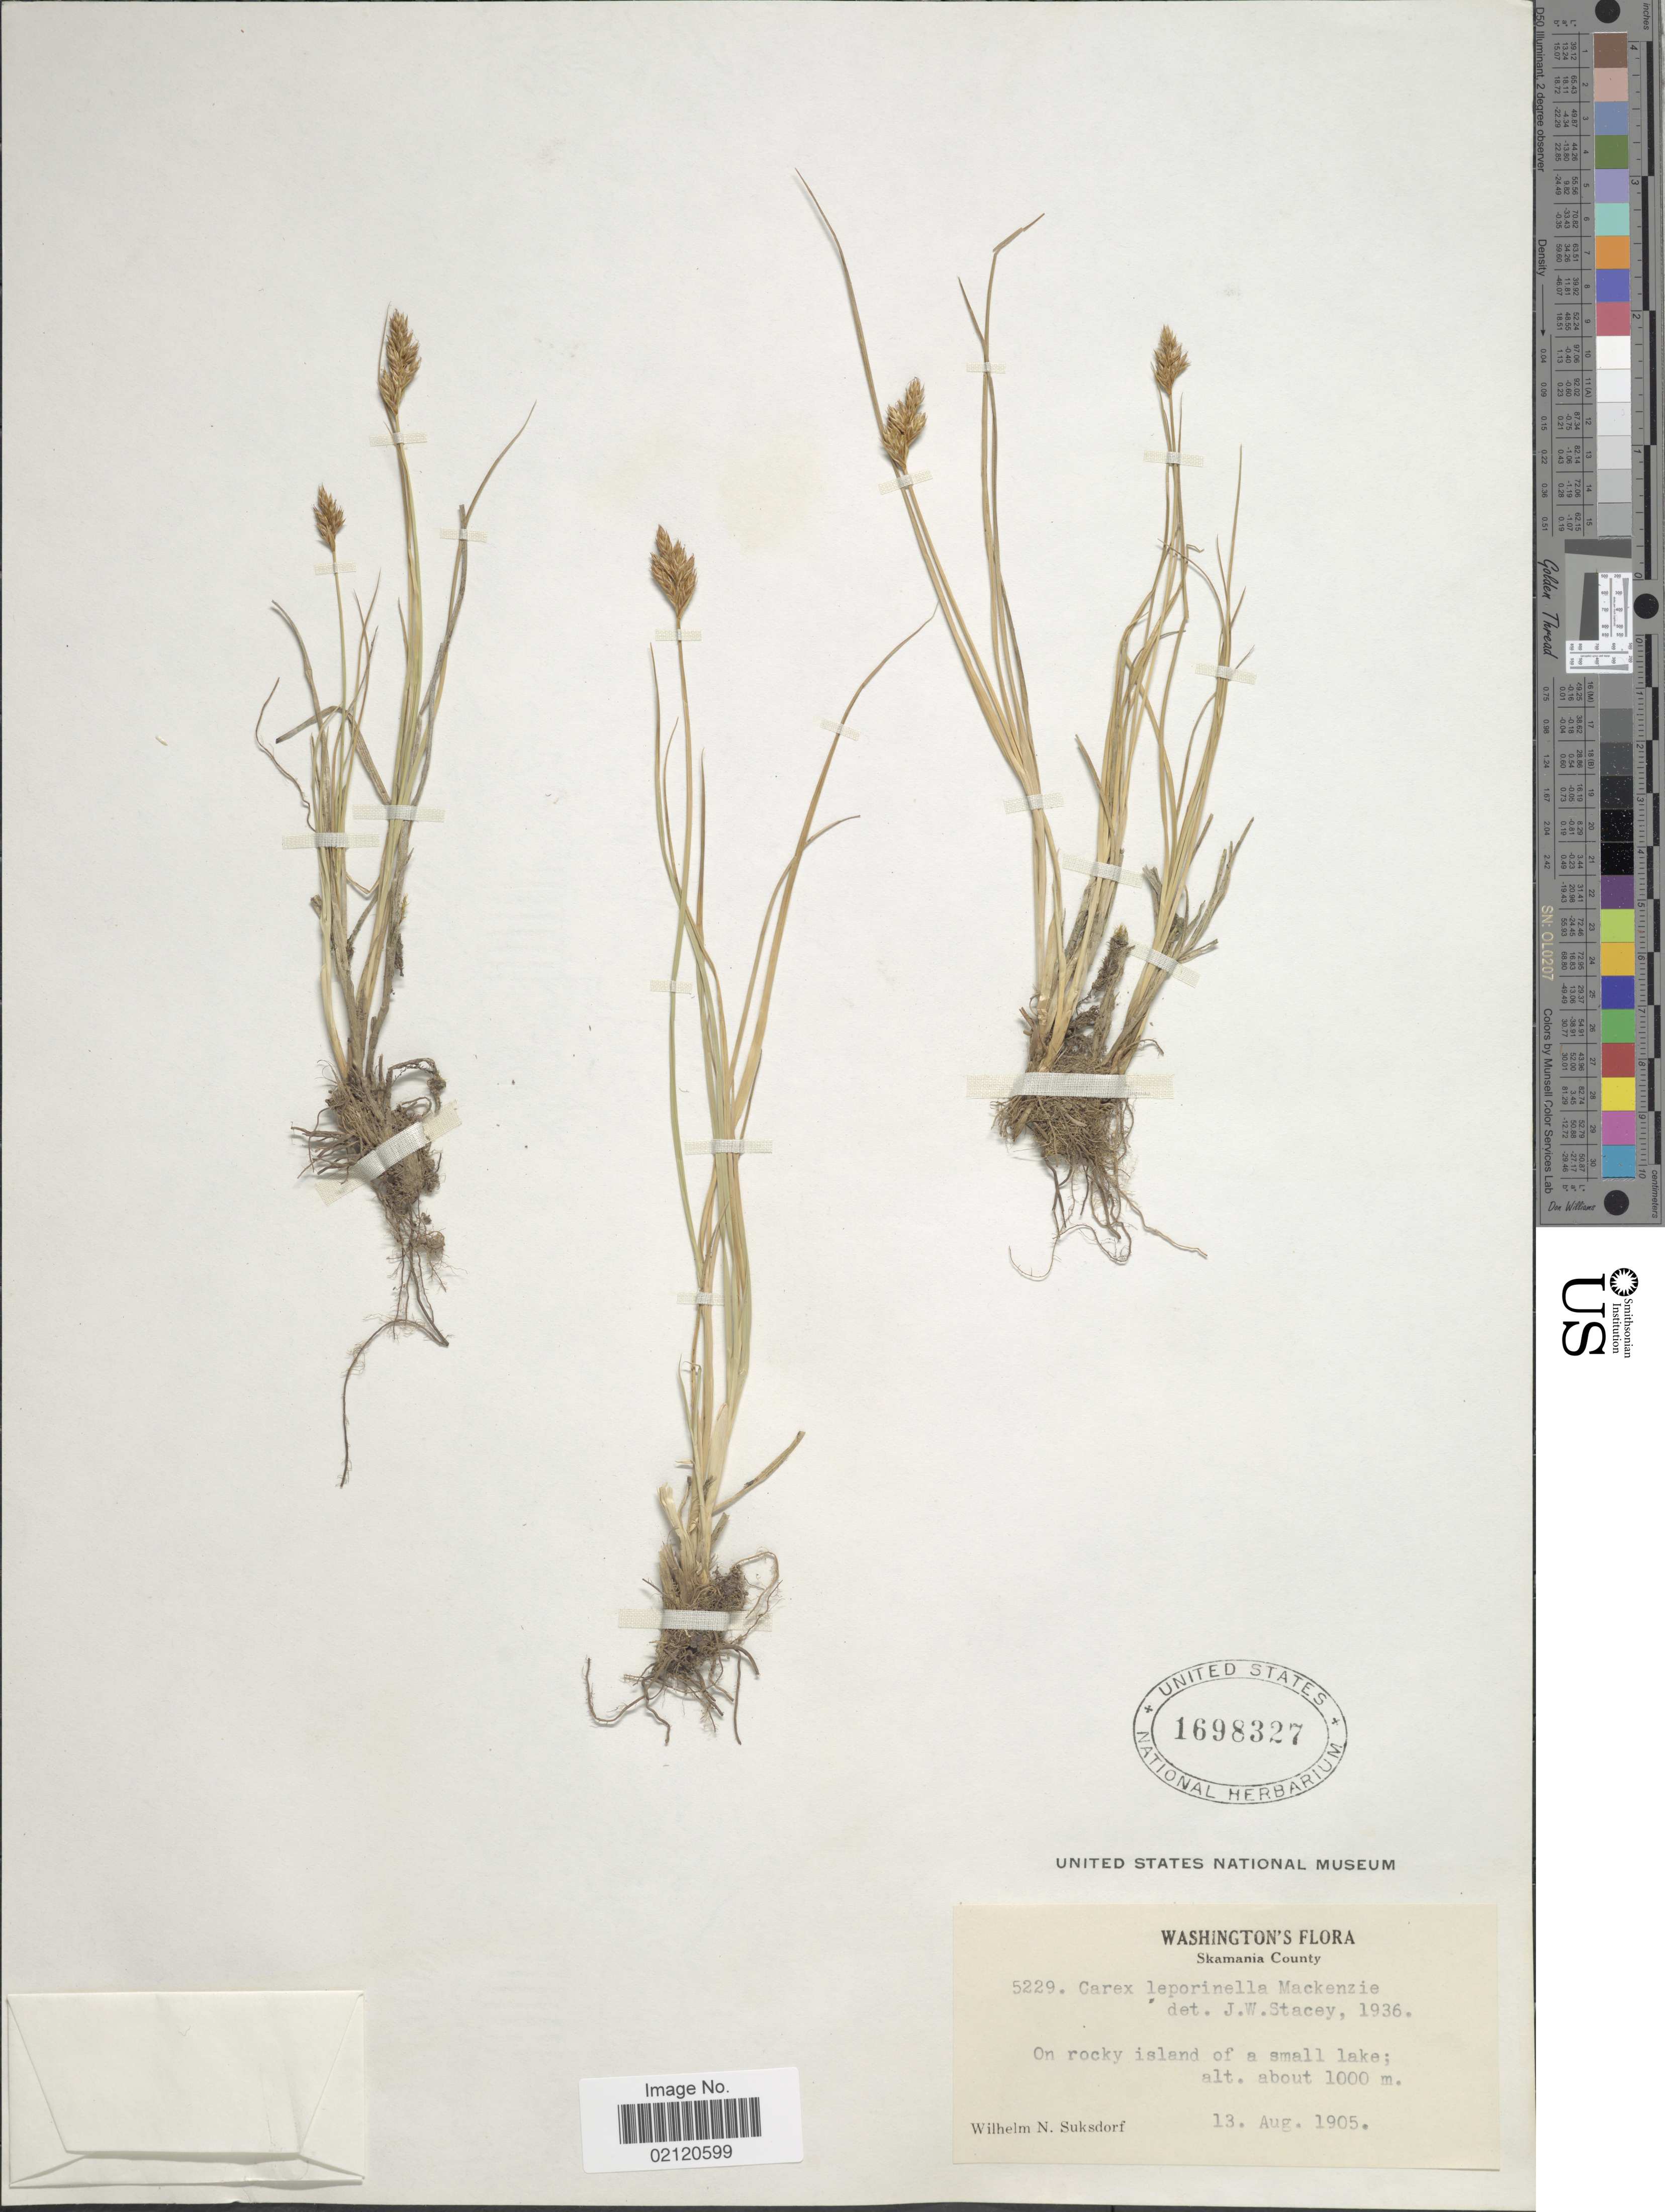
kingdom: Plantae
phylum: Tracheophyta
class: Liliopsida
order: Poales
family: Cyperaceae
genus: Carex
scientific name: Carex leporinella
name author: Mack.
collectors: W. N. Suksdorf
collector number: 5229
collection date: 1905-08-13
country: United States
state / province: Washington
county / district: Skamania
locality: Skamania County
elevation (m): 1000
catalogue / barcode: US 1698327